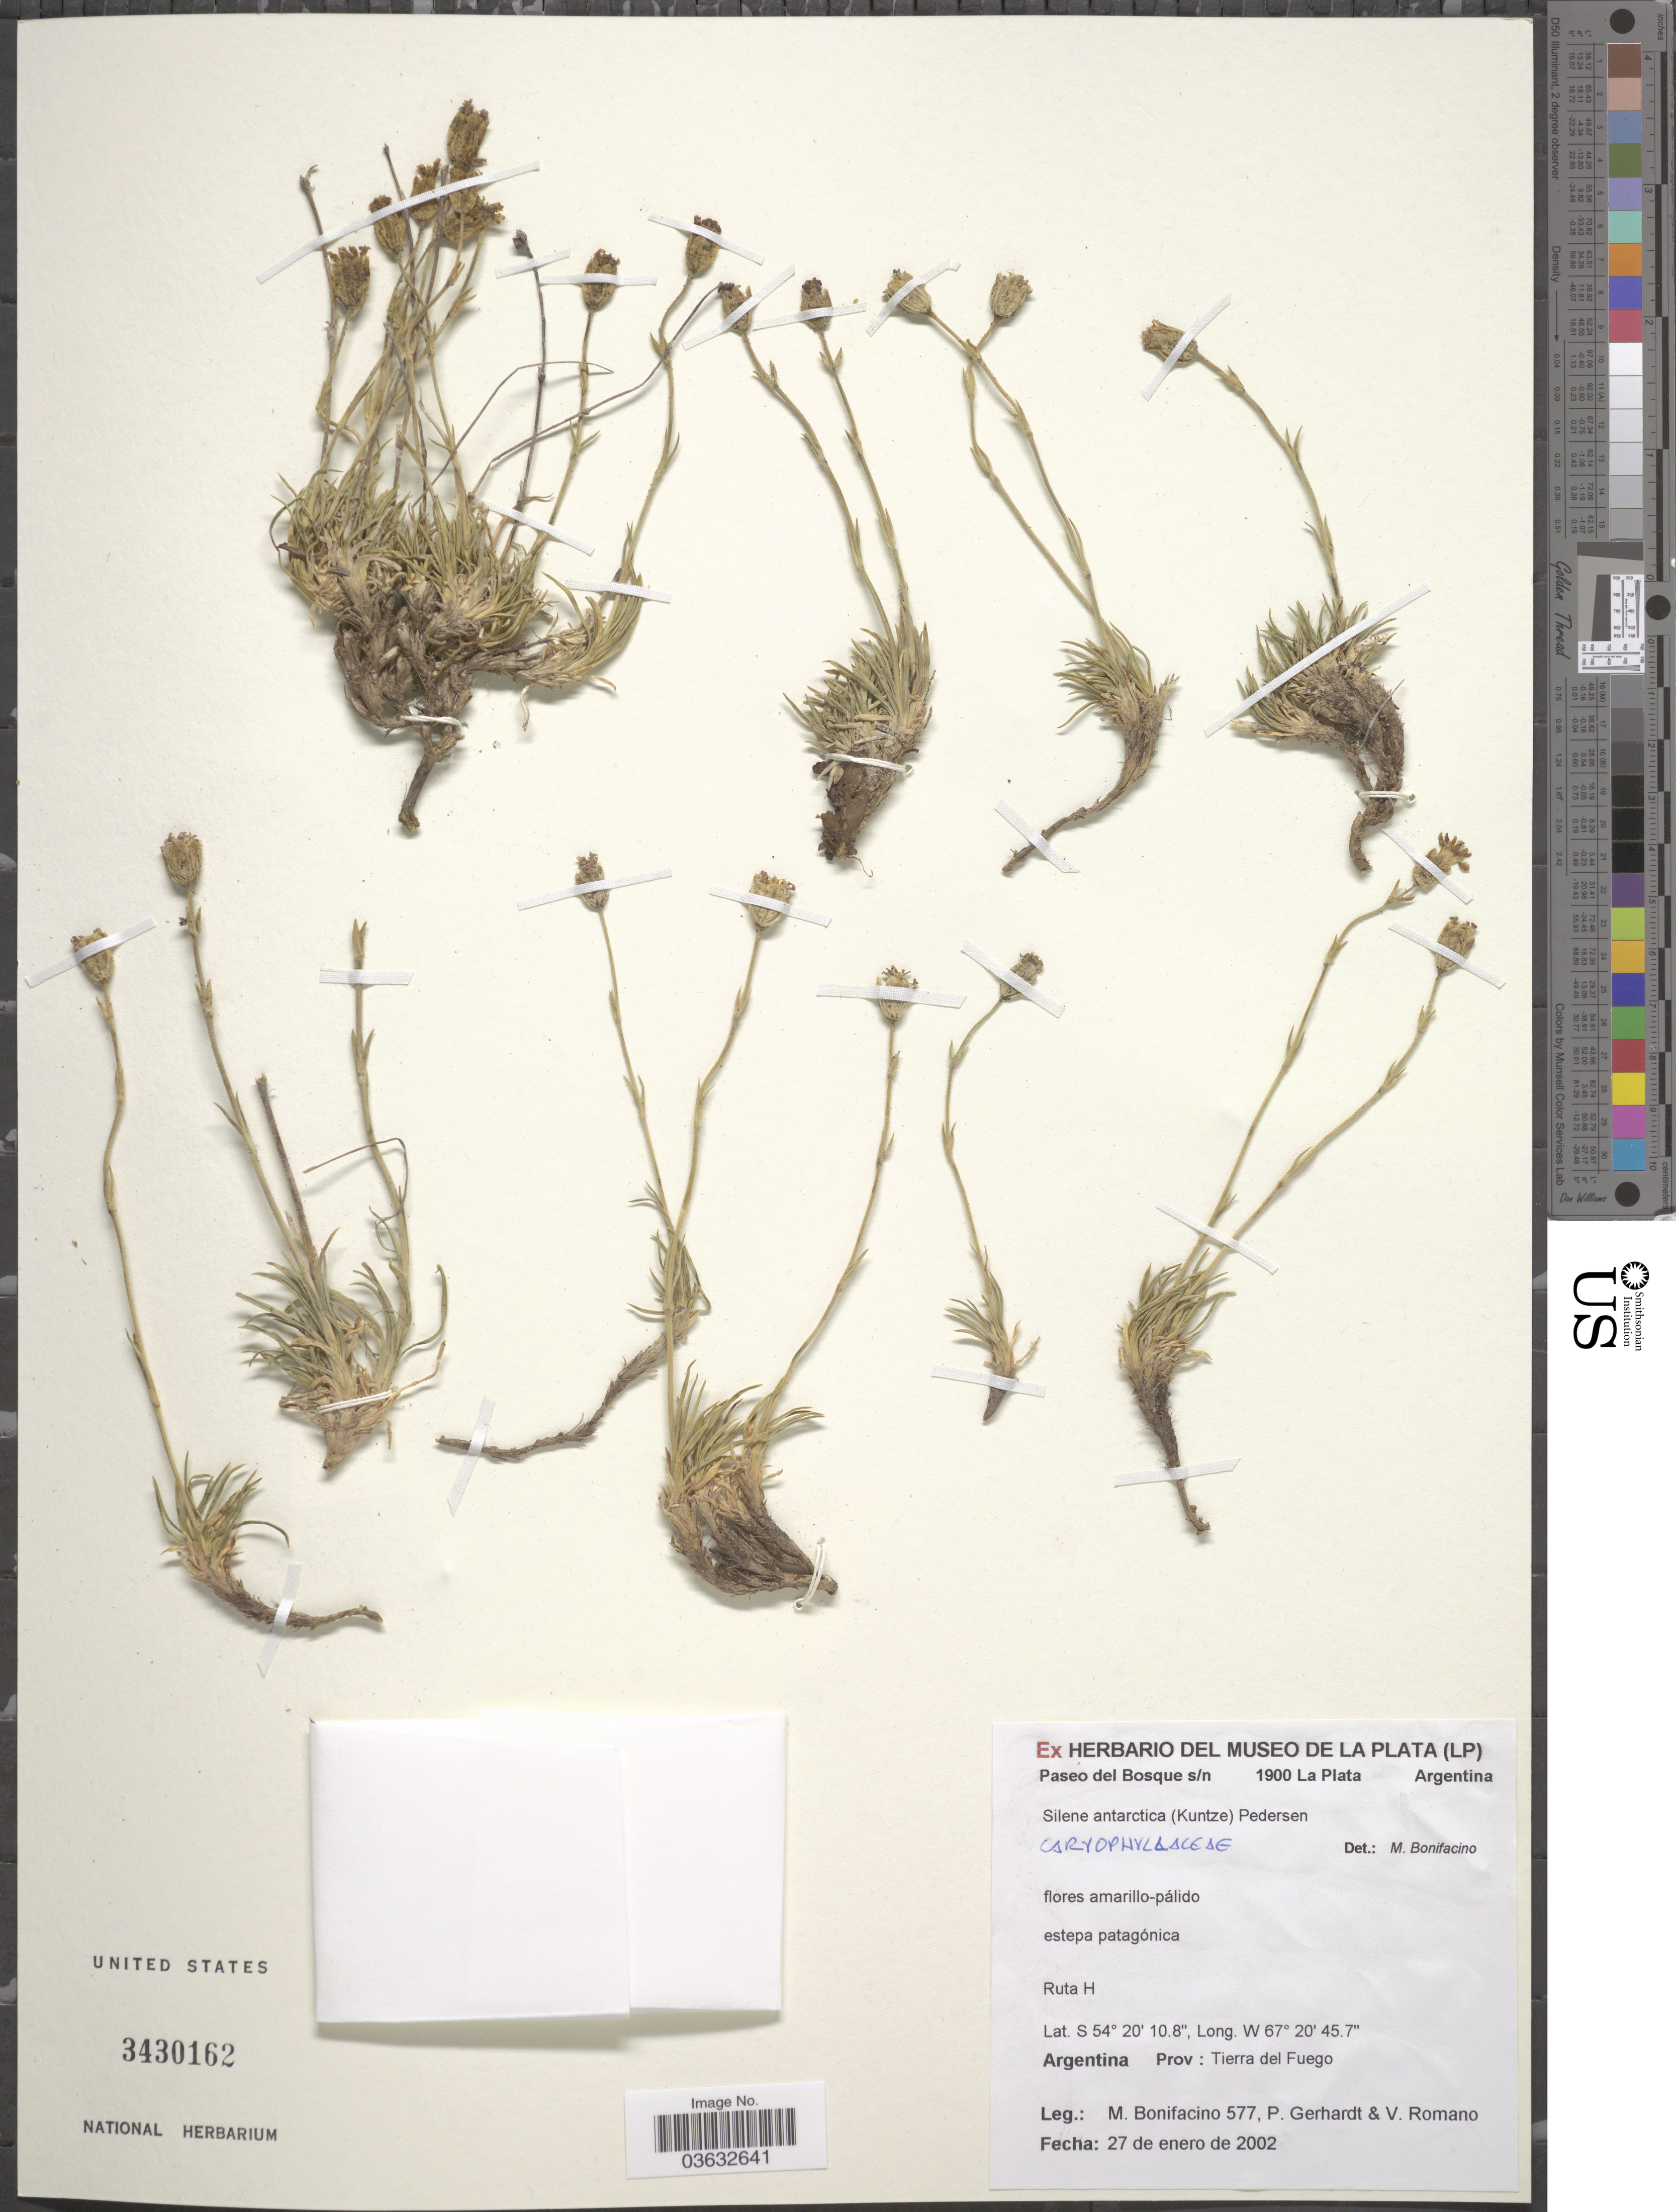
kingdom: Plantae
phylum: Tracheophyta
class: Magnoliopsida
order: Caryophyllales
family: Caryophyllaceae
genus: Silene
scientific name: Silene antarctica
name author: (Kuntze) Pederson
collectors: M. Bonifacino, P. Gerhardt & V. Romano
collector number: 0577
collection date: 2002-01-27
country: Argentina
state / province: Tierra del Fuego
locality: Ruta H.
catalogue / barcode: US 3430162